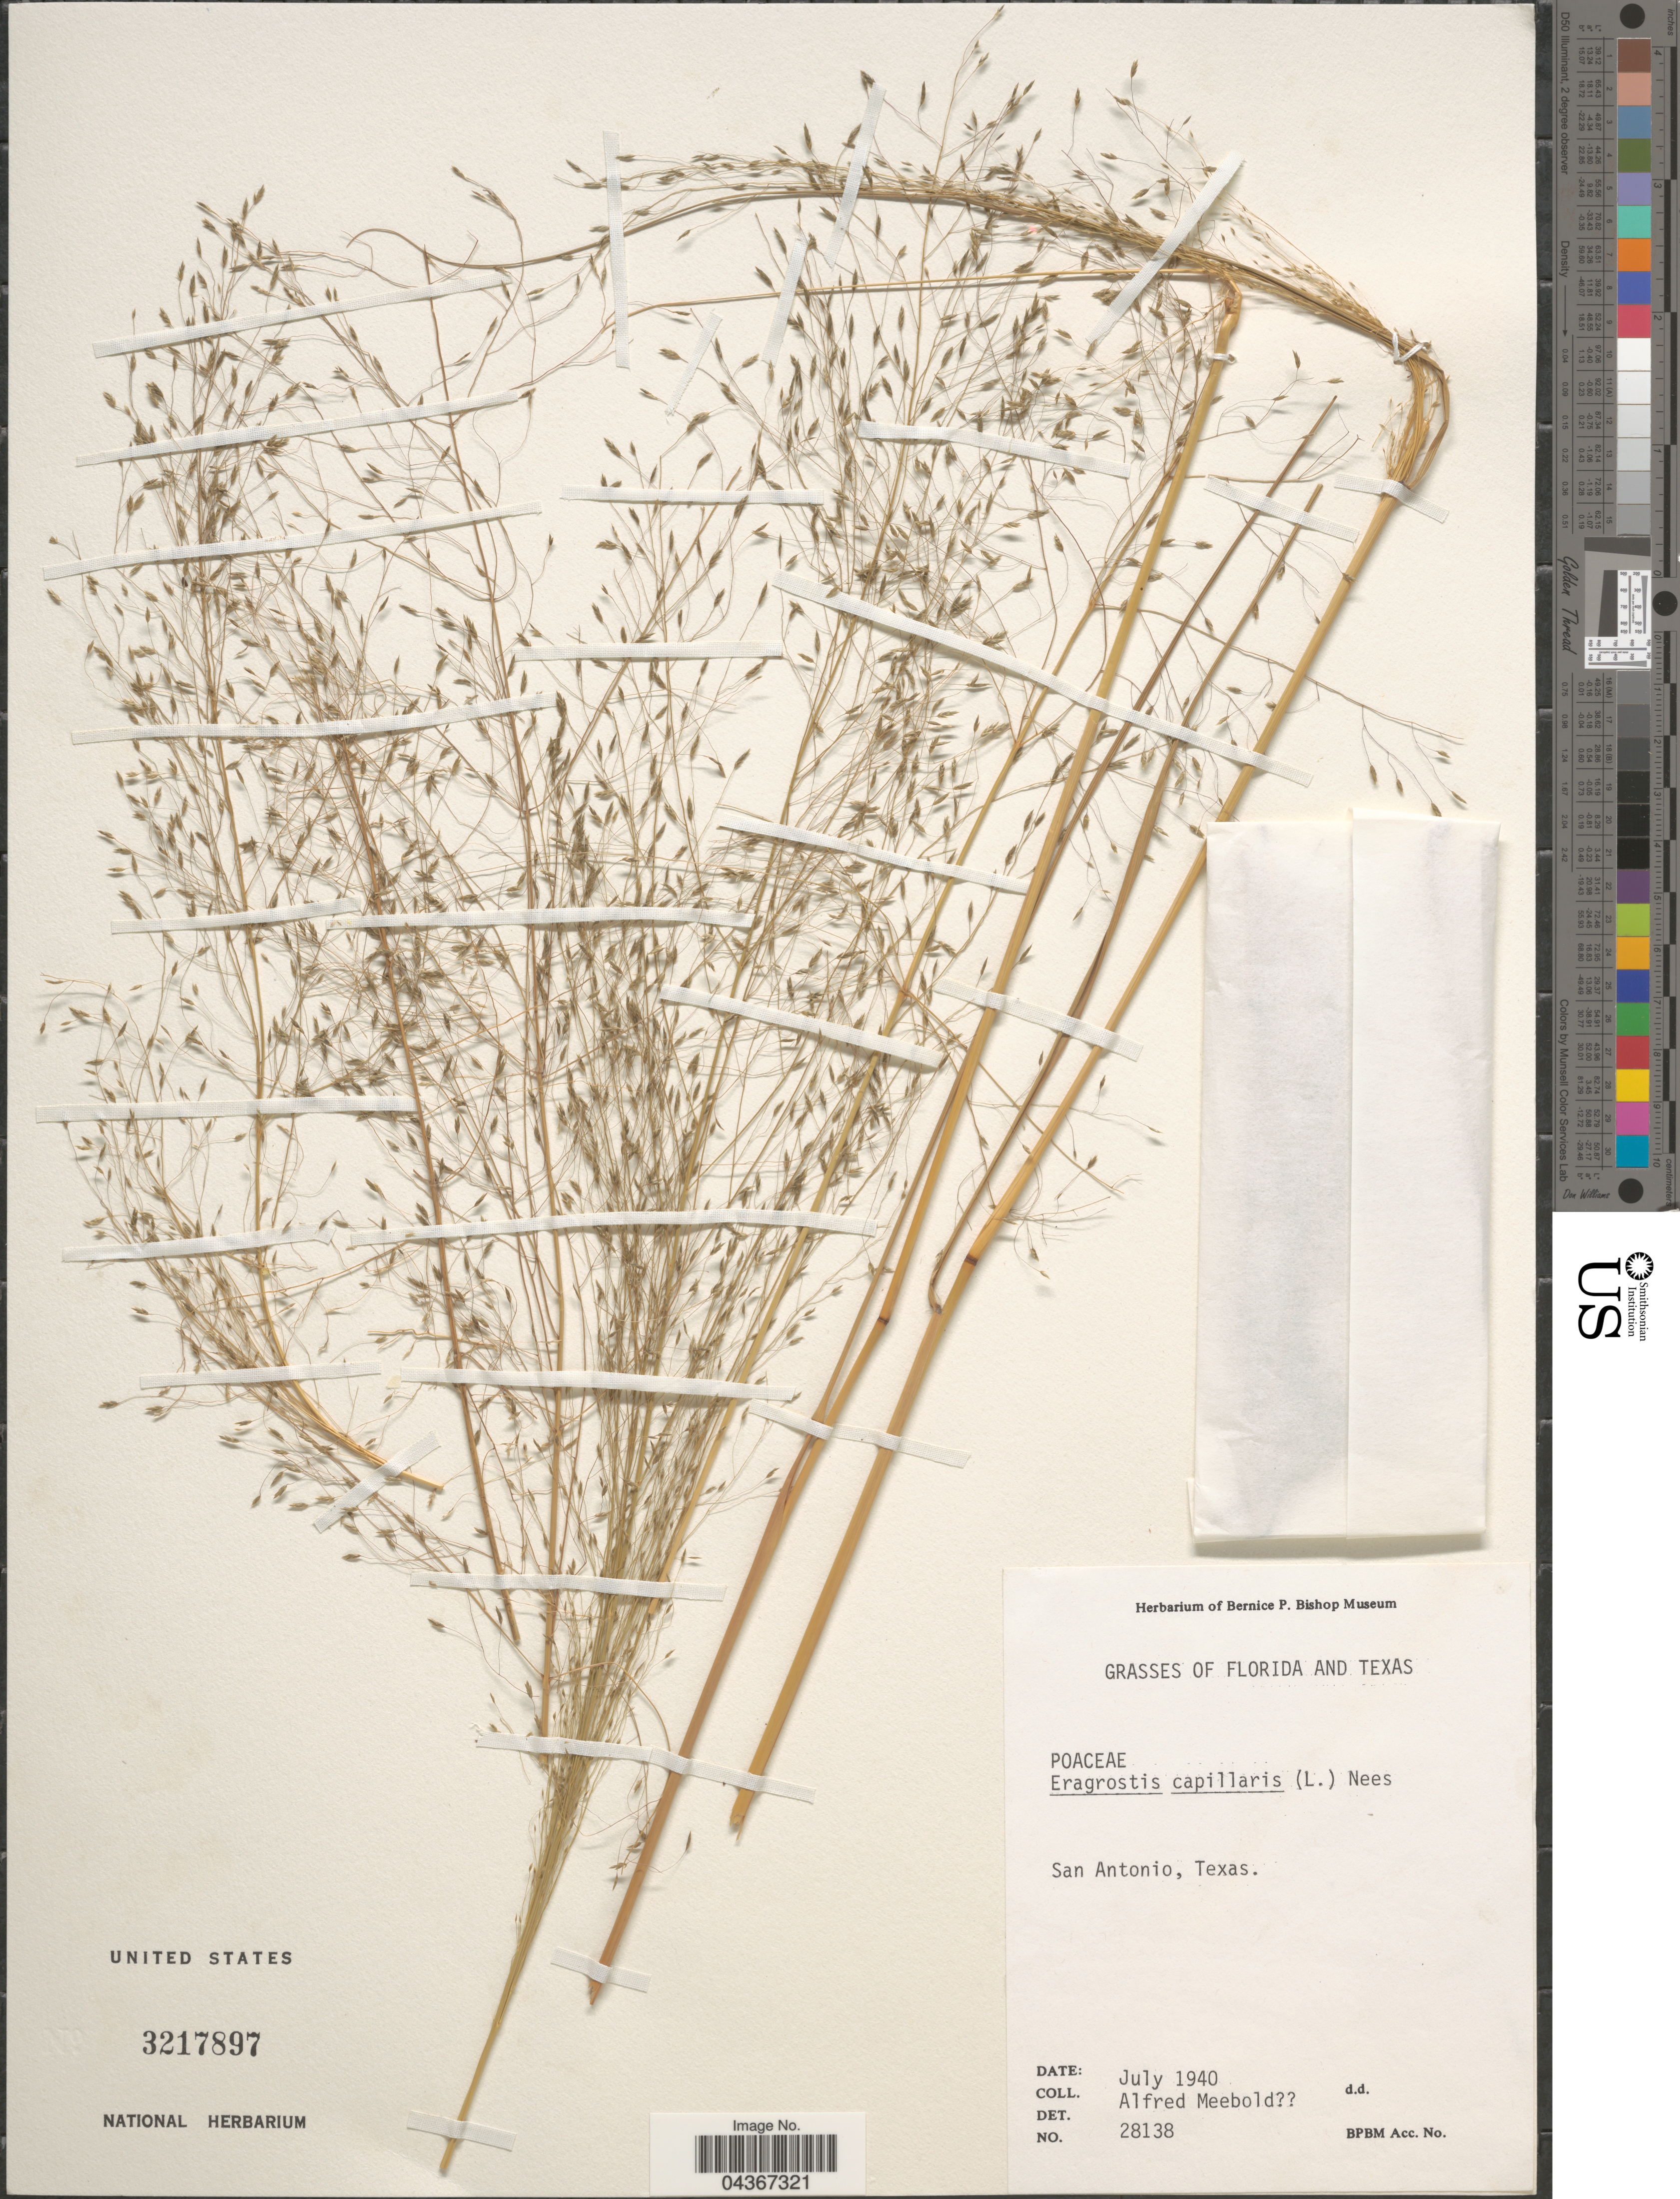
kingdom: Plantae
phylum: Tracheophyta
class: Liliopsida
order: Poales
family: Poaceae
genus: Eragrostis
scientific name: Eragrostis capillaris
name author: (L.) Nees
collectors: A. Meebold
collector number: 28138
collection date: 1940-07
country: United States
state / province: Texas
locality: San Antonio.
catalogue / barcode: US 3217897